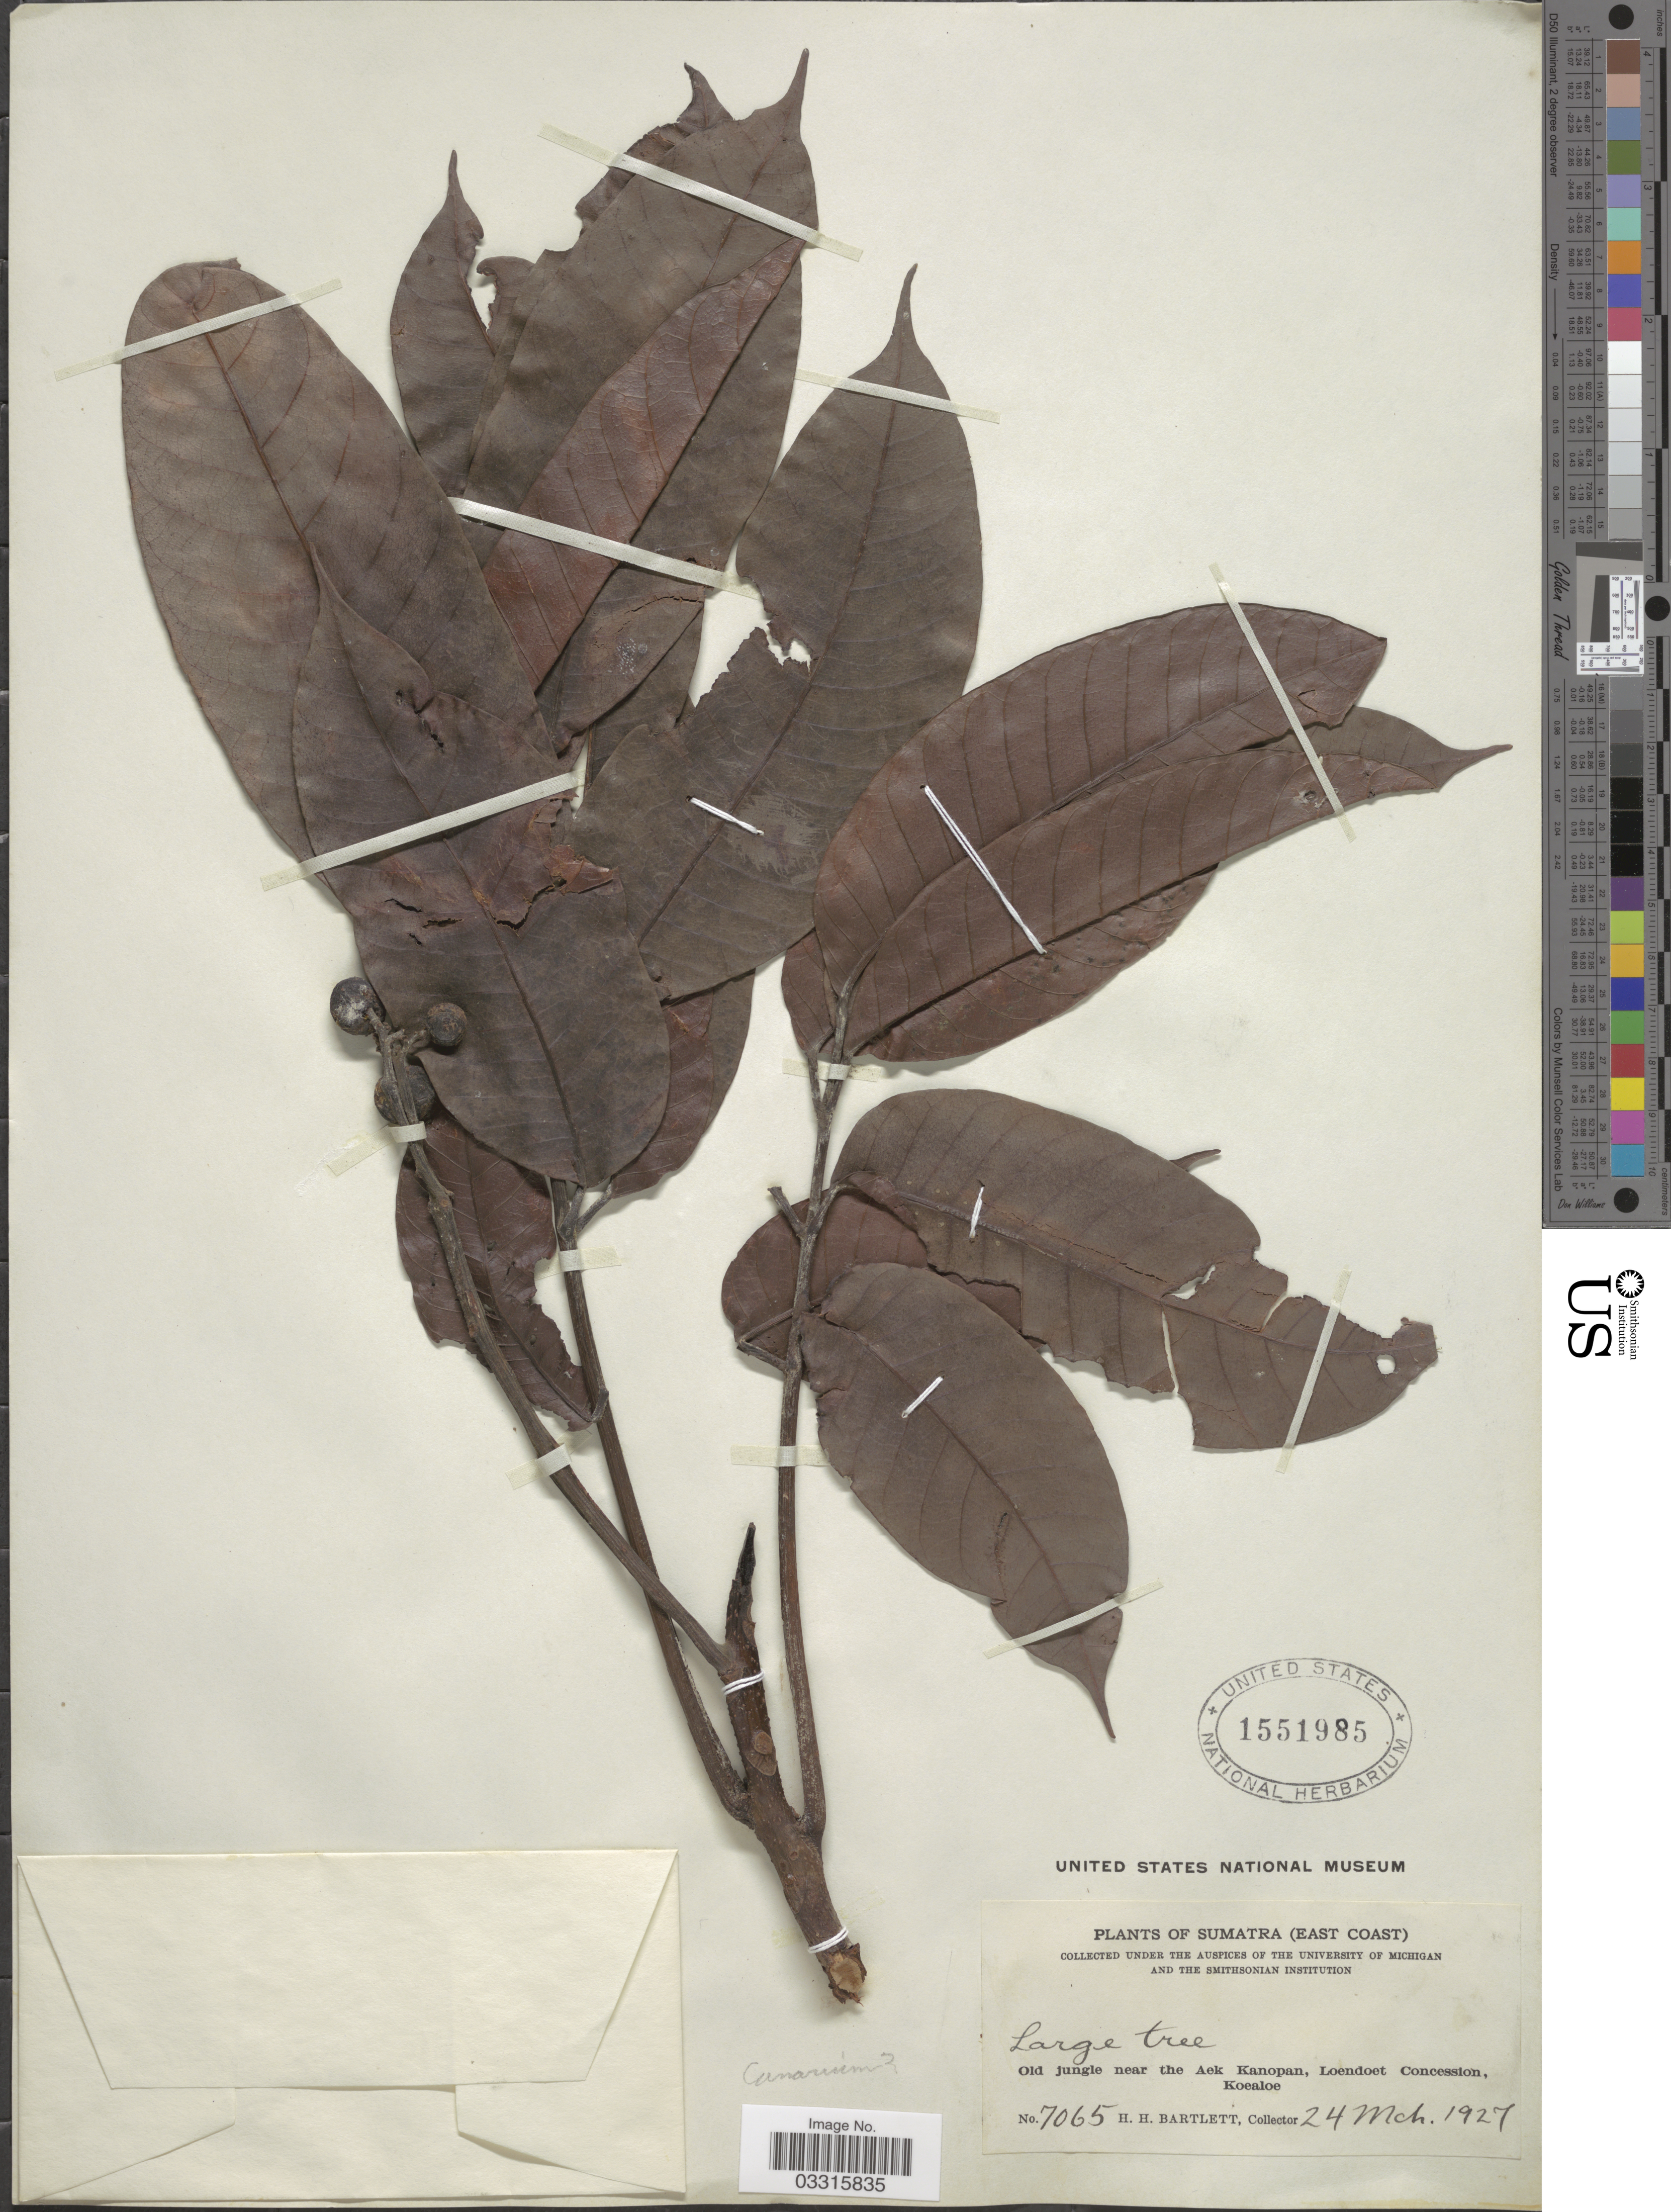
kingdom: Plantae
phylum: Tracheophyta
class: Magnoliopsida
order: Sapindales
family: Burseraceae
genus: Canarium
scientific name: Canarium sp.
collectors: H. H. Bartlett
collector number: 7065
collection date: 1927-03-24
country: Indonesia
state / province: Sumatra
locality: Sumatra (East Coast). Old jungle near the Aek Kanopan, Loendoet Concession, Koealoe.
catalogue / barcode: US 1551985